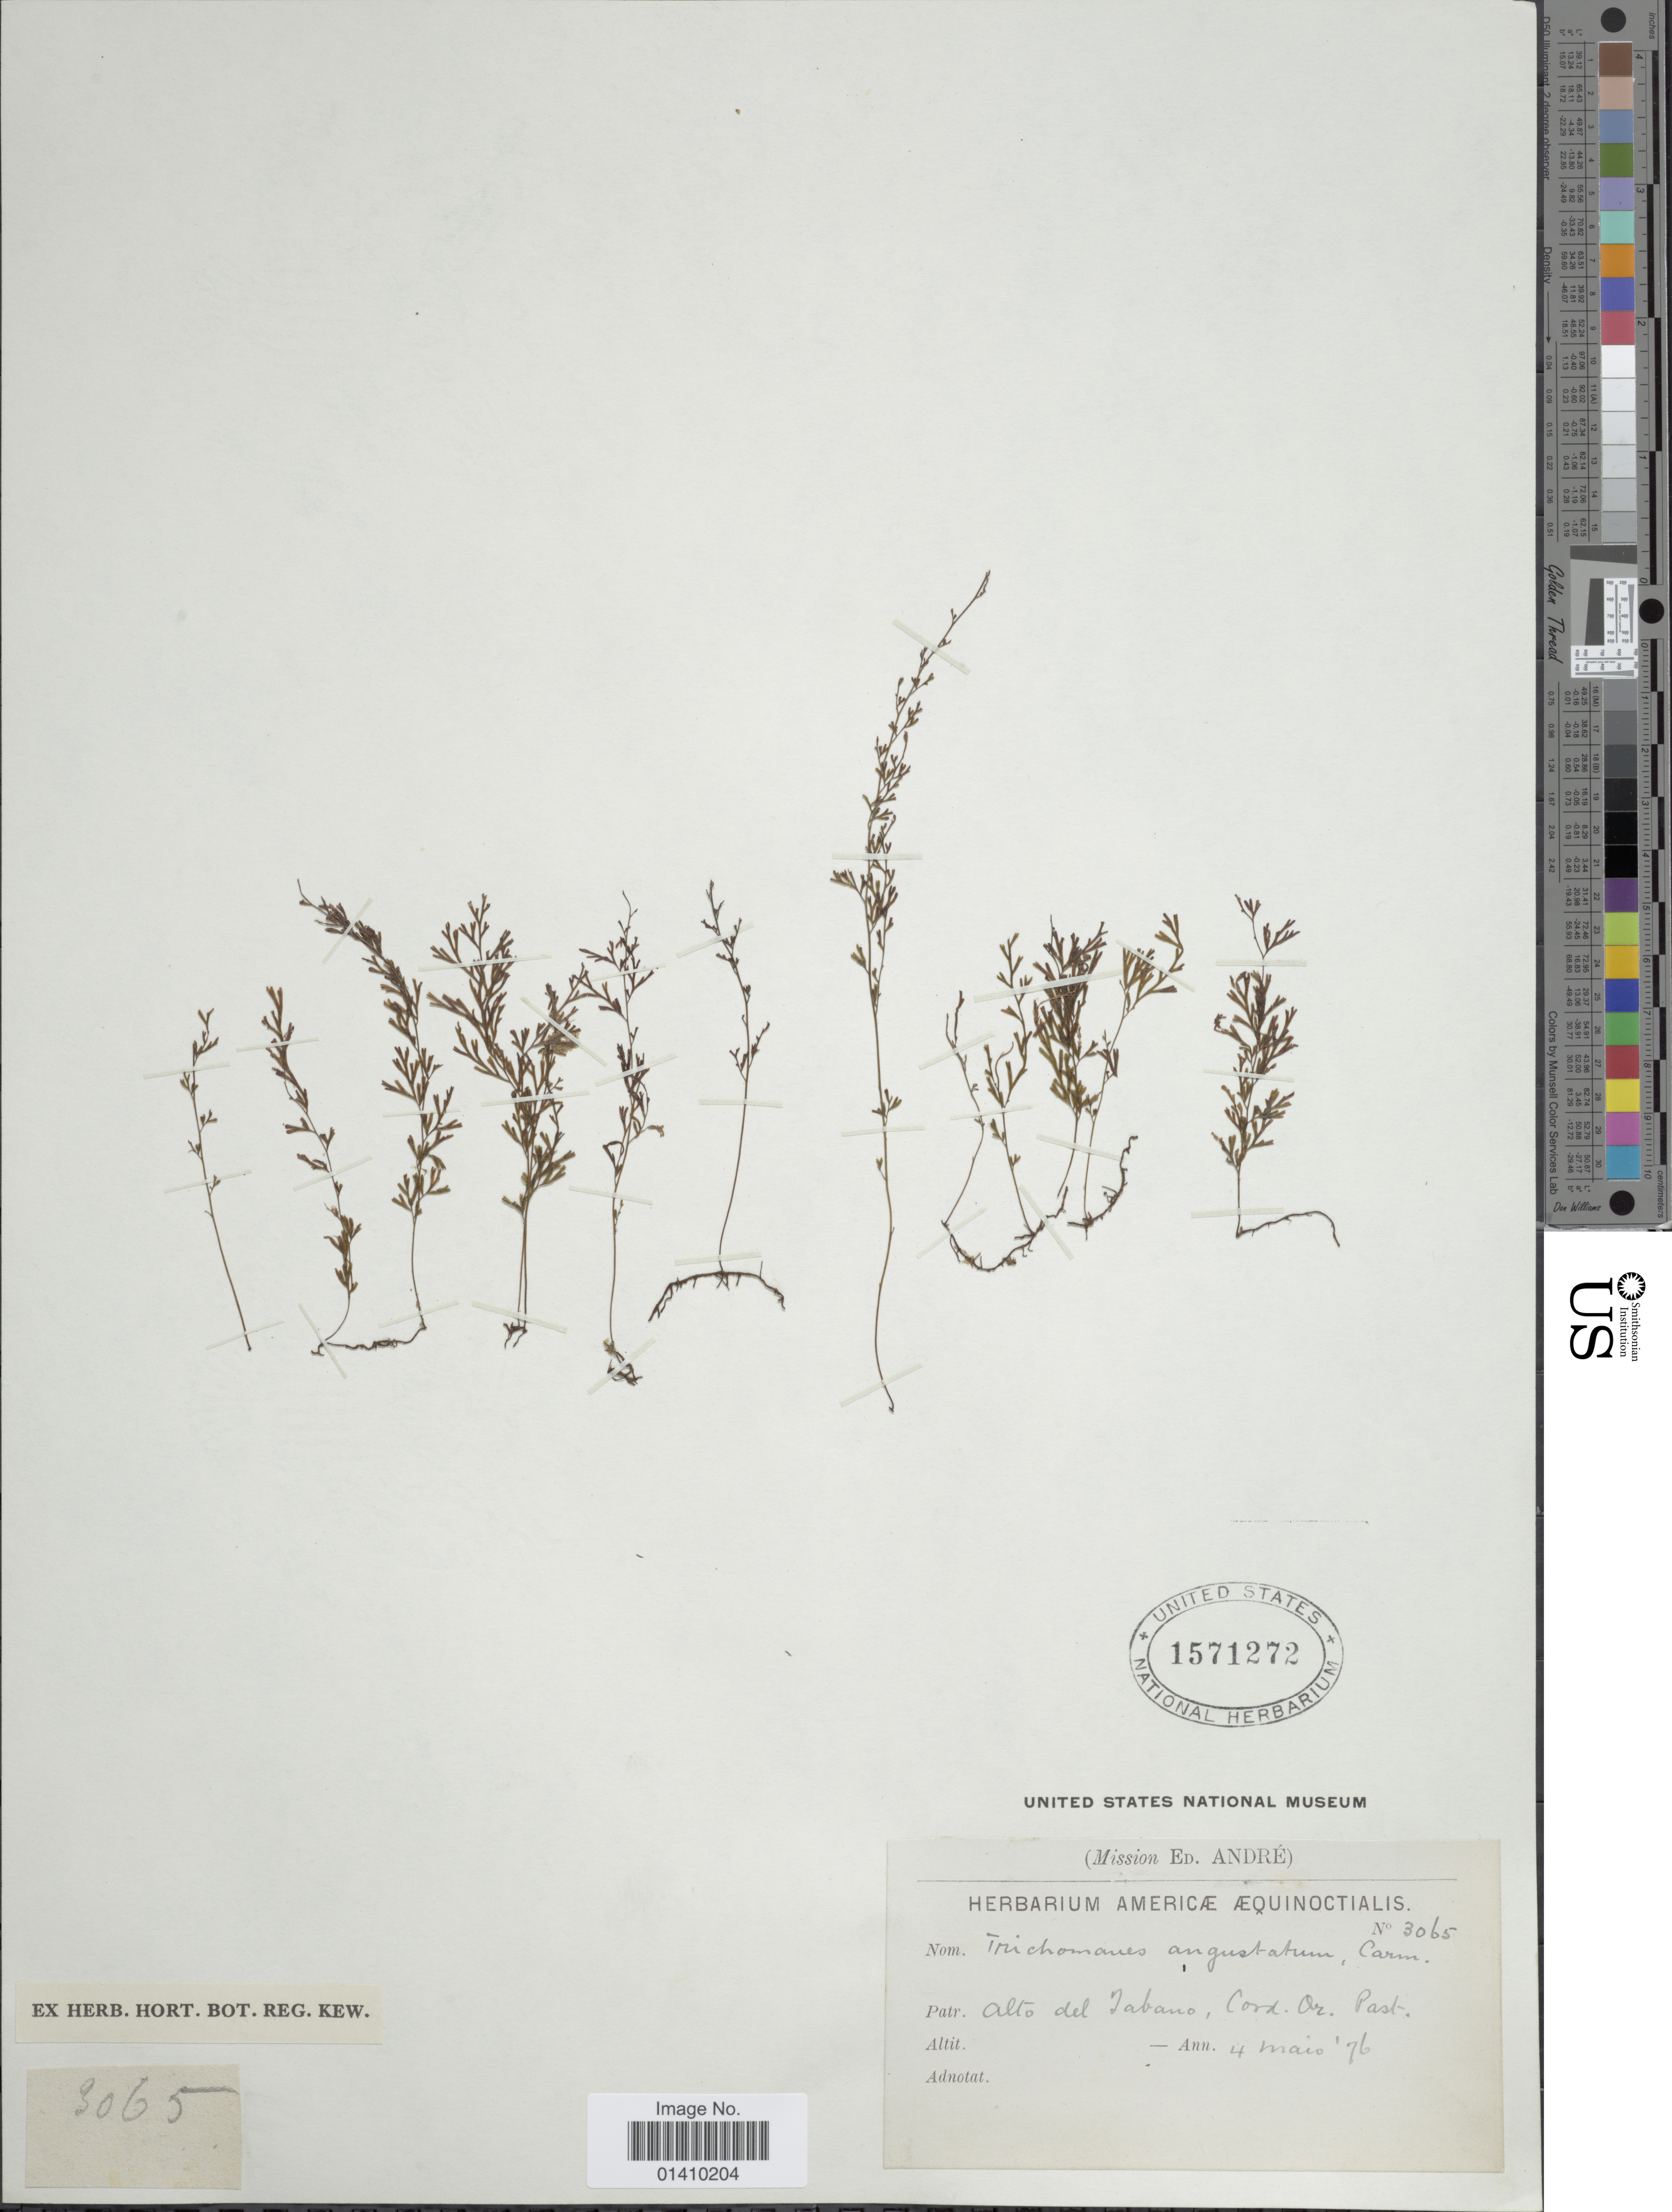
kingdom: Plantae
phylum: Tracheophyta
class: Polypodiopsida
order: Hymenophyllales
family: Hymenophyllaceae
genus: Polyphlebium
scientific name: Polyphlebium tenerum (A. Spreng.) comb. ined., 2015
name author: (A. Spreng.)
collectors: M. Andre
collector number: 3065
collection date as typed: Transcribed d/m/y: 4/5/76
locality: Alto del Iabano, Cord. Or. Past [interpreted]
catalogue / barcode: US 1571272